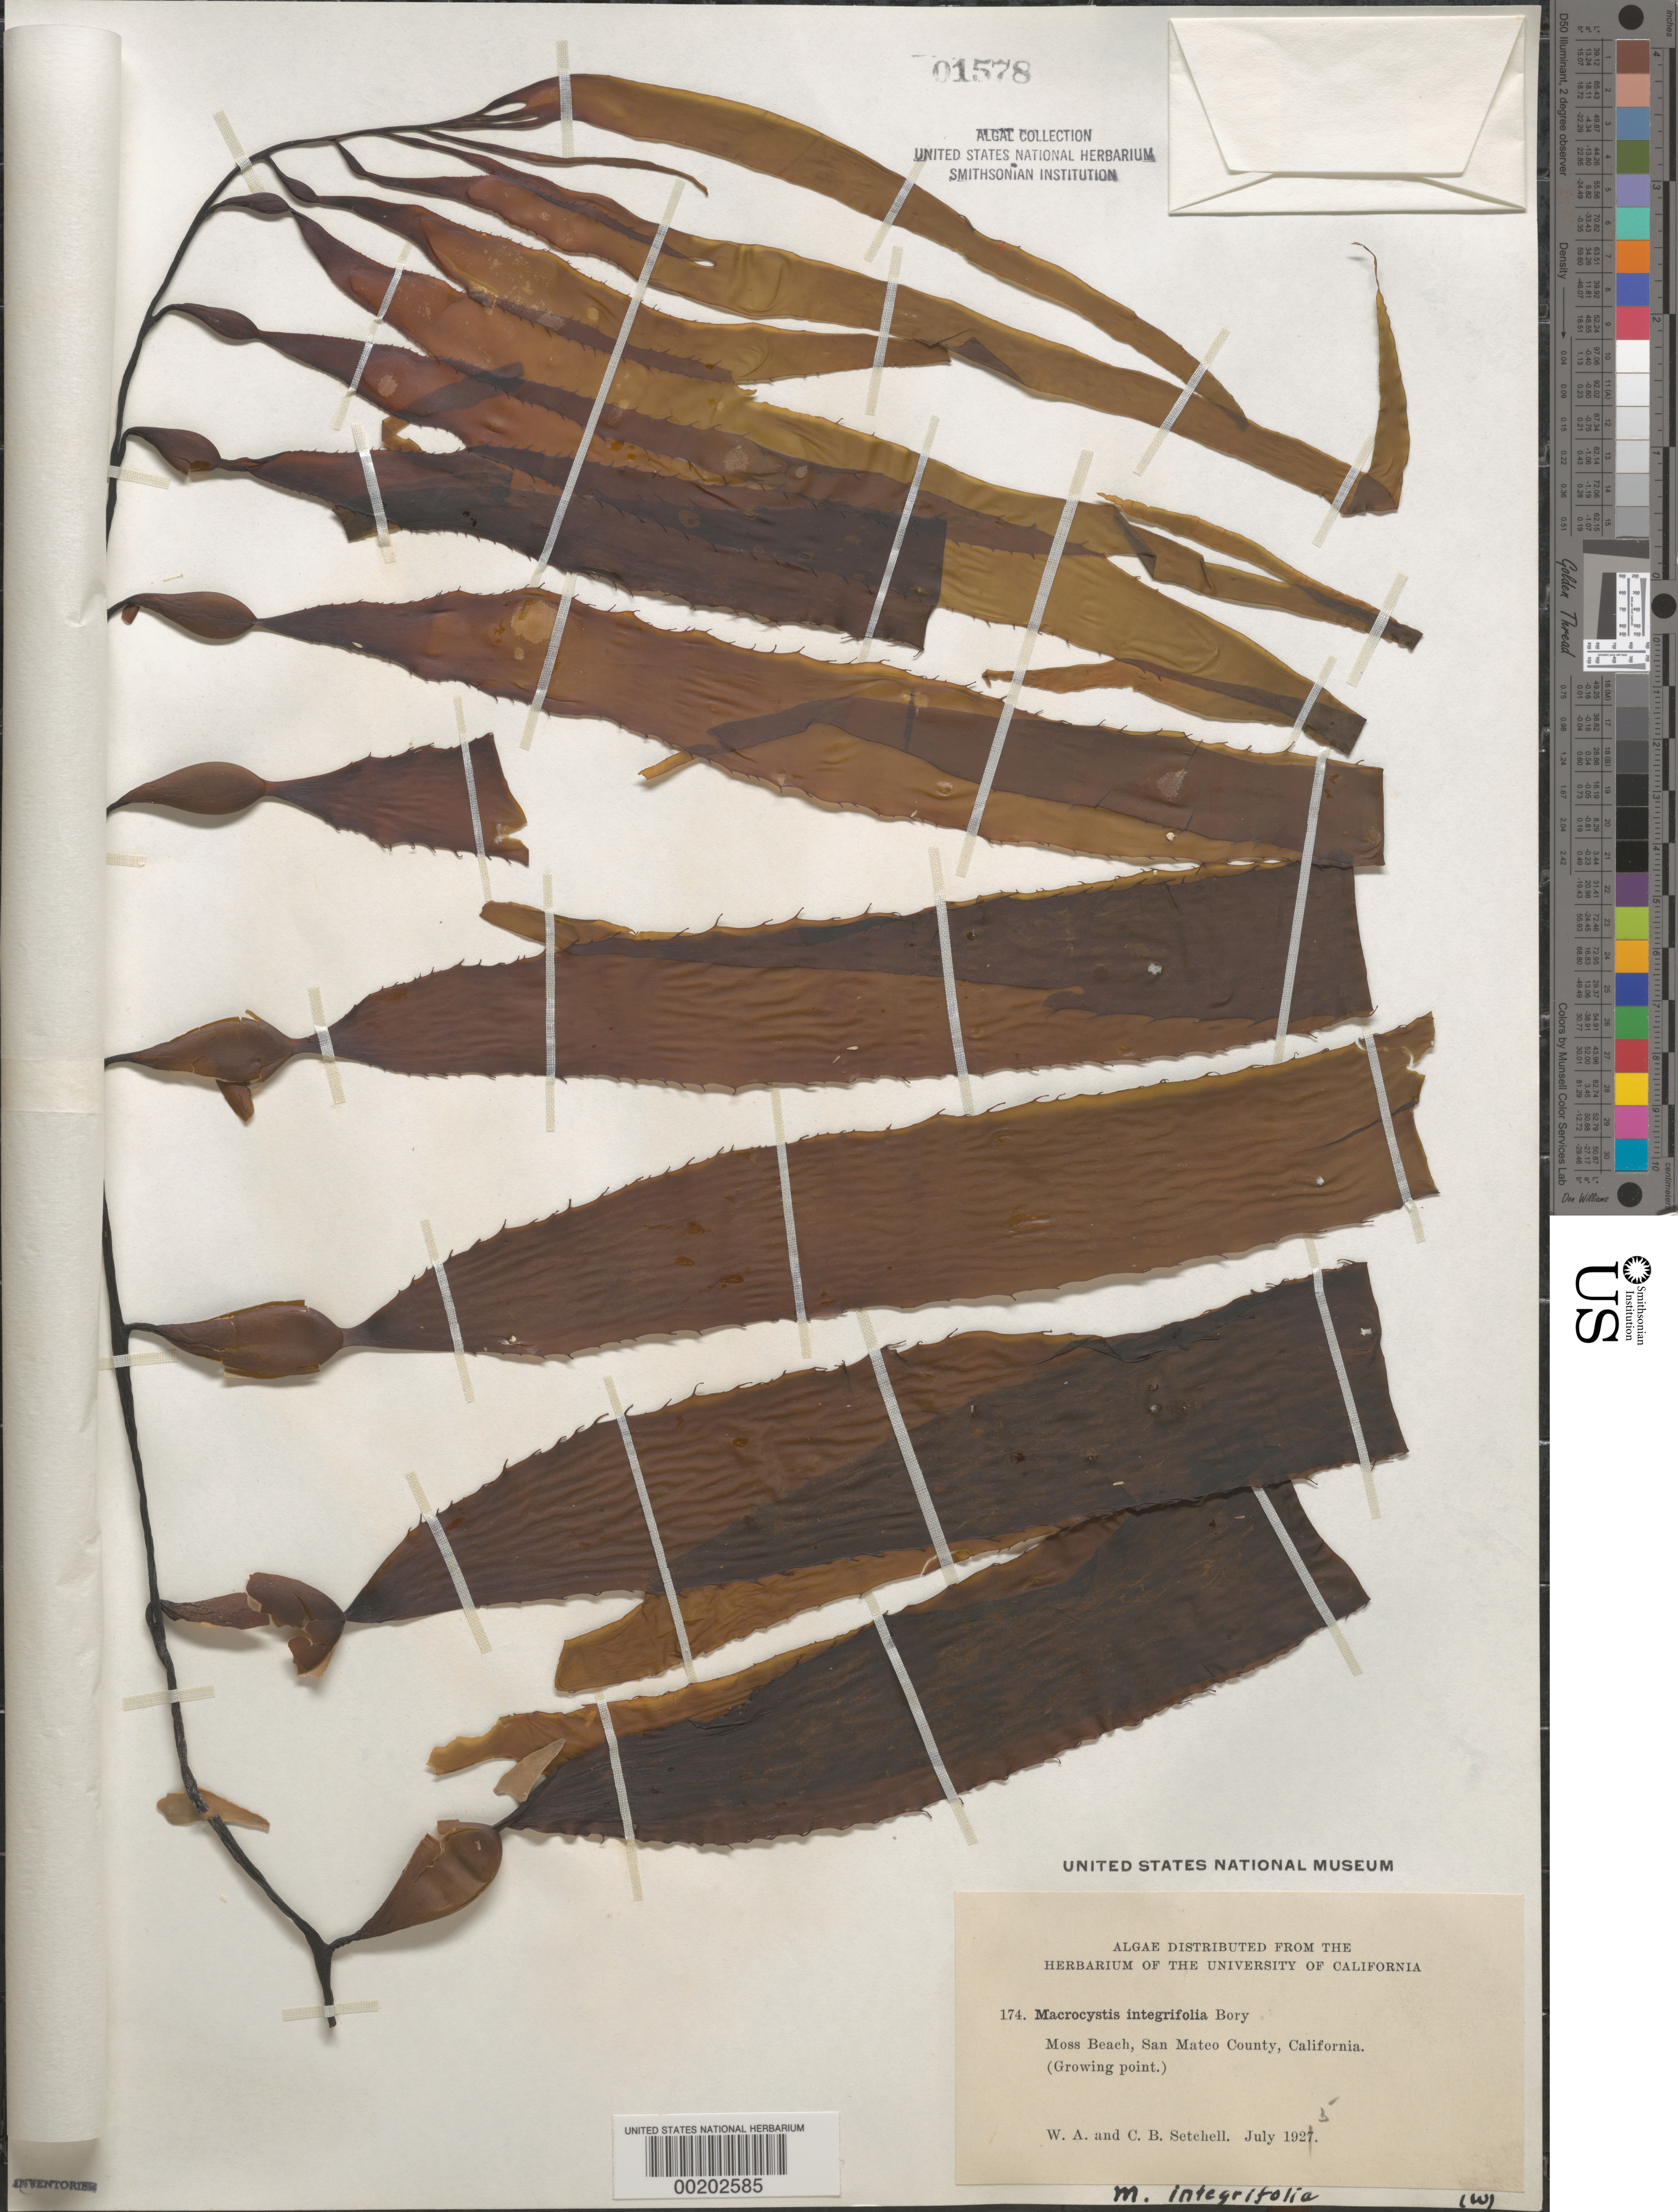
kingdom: Chromista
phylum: Ochrophyta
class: Phaeophyceae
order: Laminariales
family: Laminariaceae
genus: Macrocystis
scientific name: Macrocystis pyrifera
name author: (L.) C. Agardh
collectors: W. Setchell & C. B. Setchell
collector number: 174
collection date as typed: Jul 1925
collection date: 1925-07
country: United States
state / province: California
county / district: San Mateo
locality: Moss Beach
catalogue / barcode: US 1578